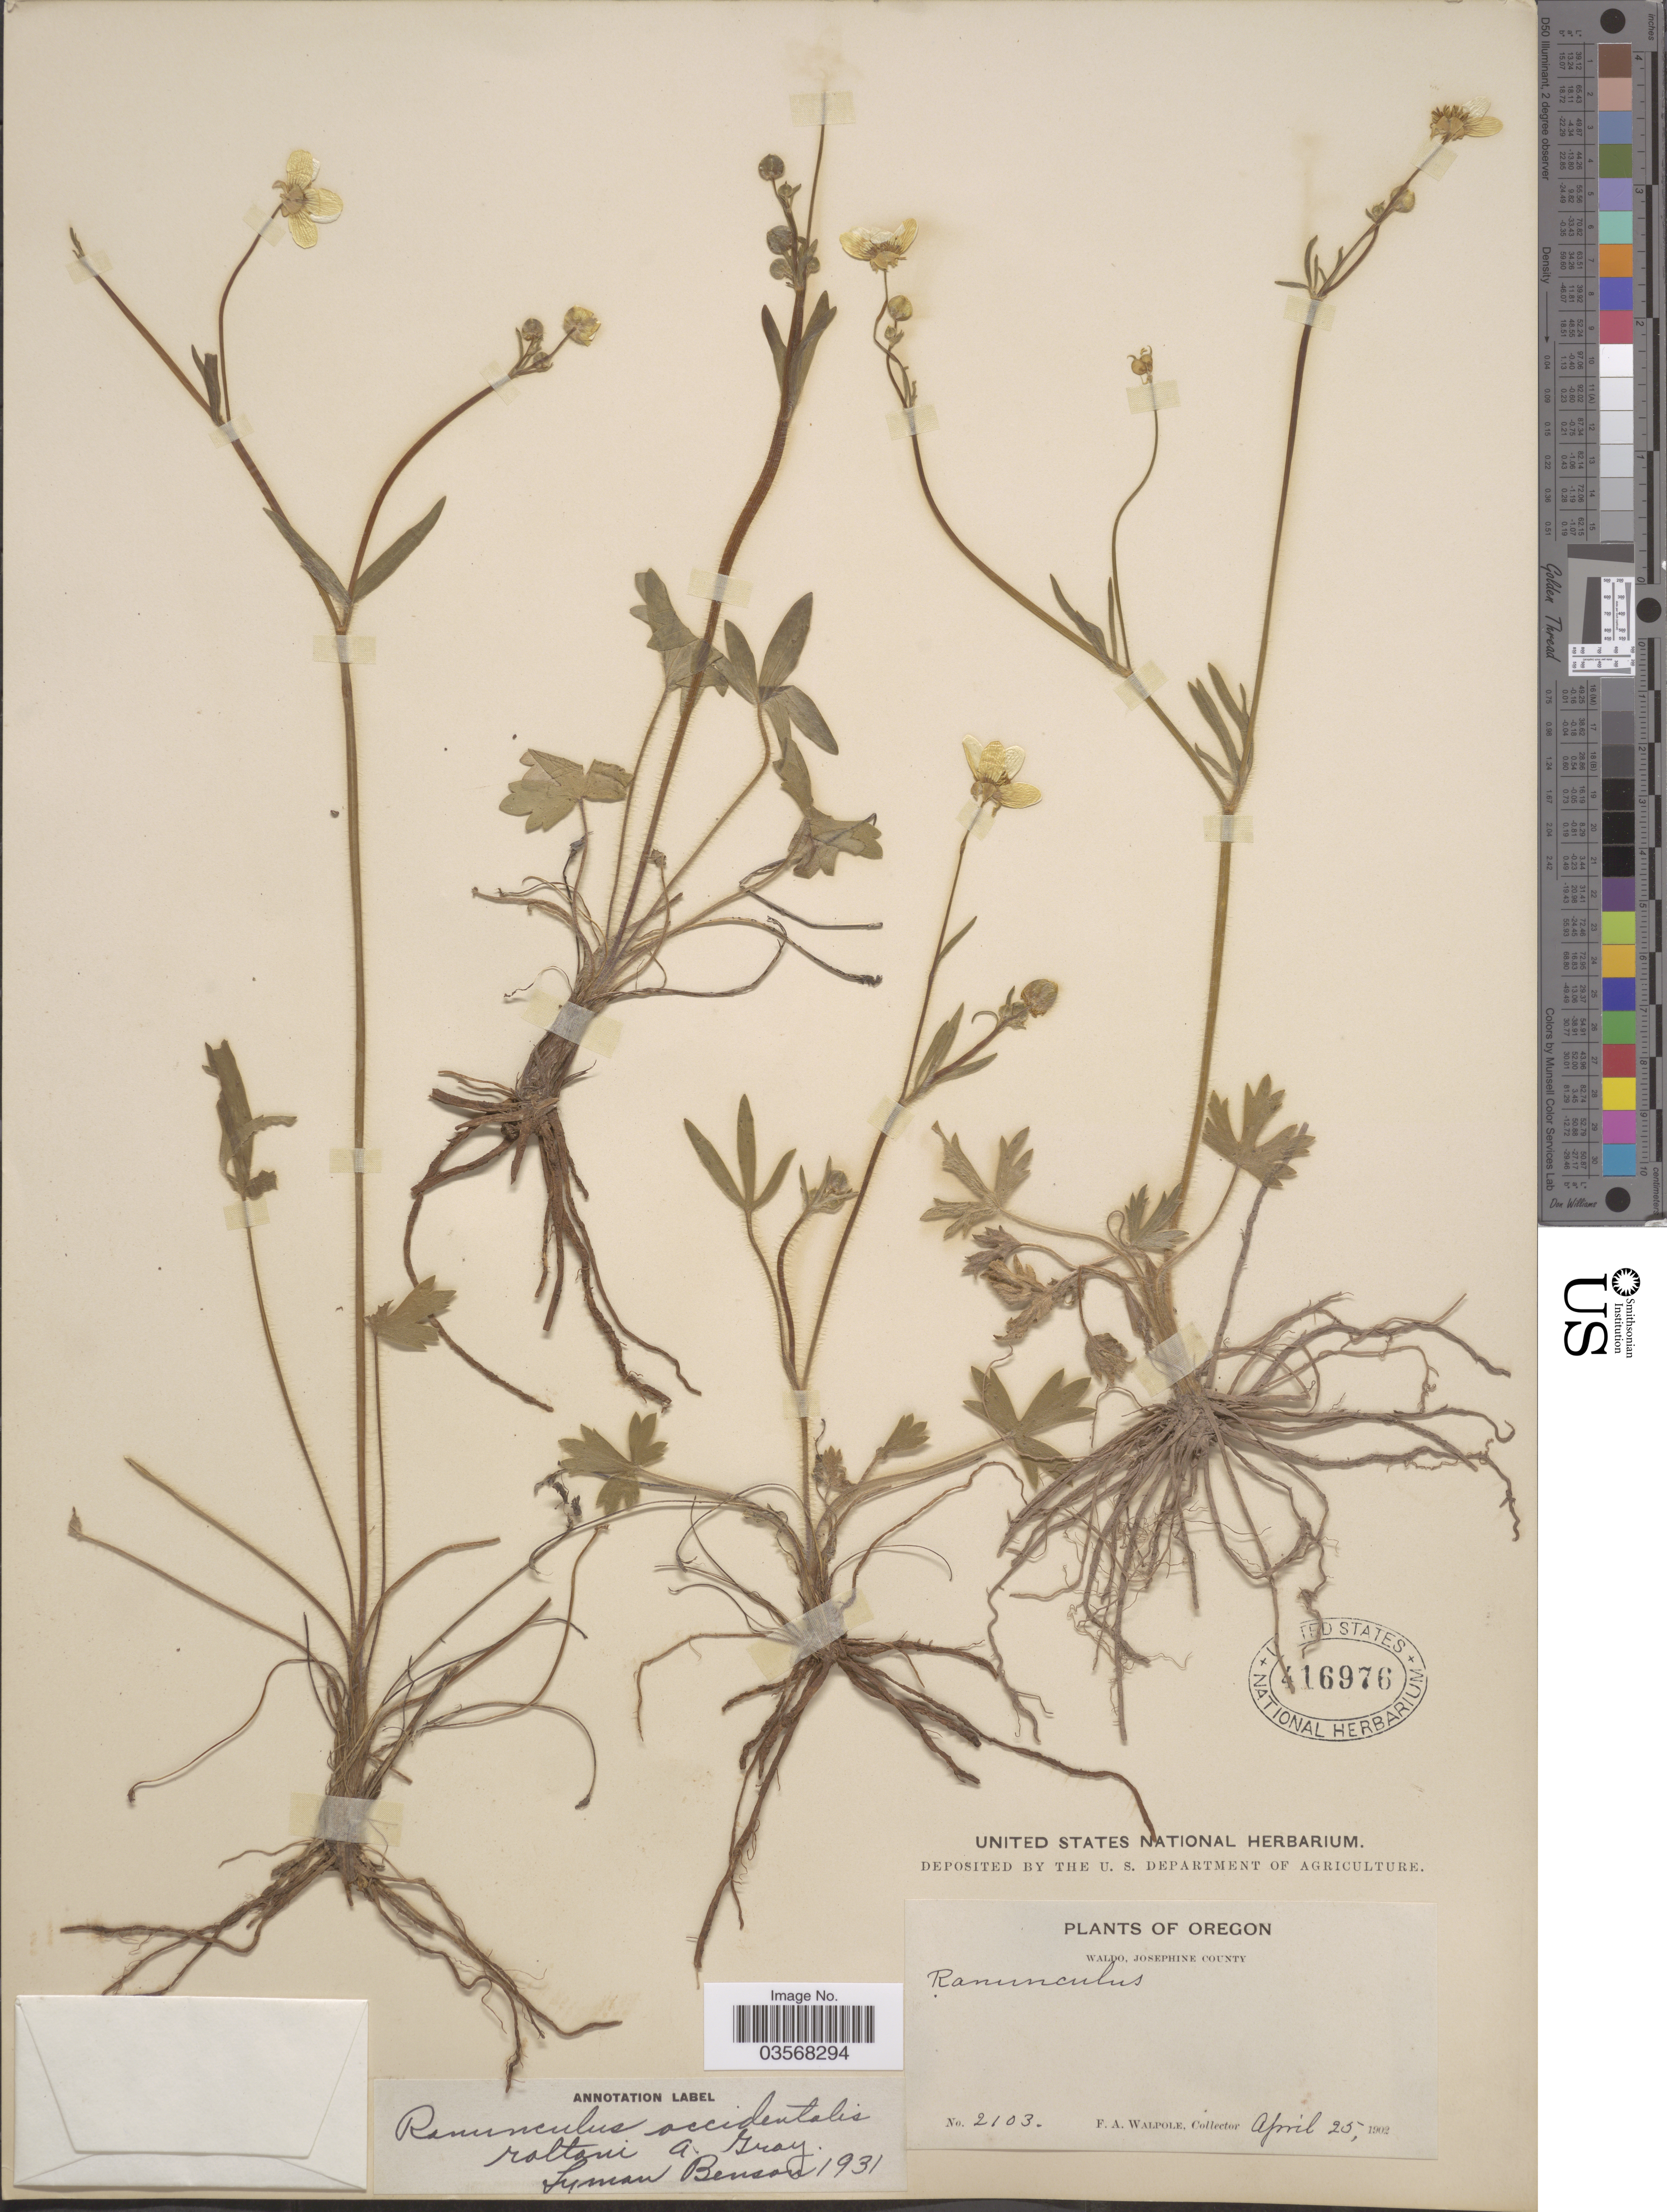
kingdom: Plantae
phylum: Tracheophyta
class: Magnoliopsida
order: Ranunculales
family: Ranunculaceae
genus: Ranunculus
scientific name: Ranunculus occidentalis var. rattanii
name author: A. Gray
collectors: F. Walpole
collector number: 2103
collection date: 1902-04-25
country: United States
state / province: Oregon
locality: Waldo, Josephine County.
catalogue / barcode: US 416976